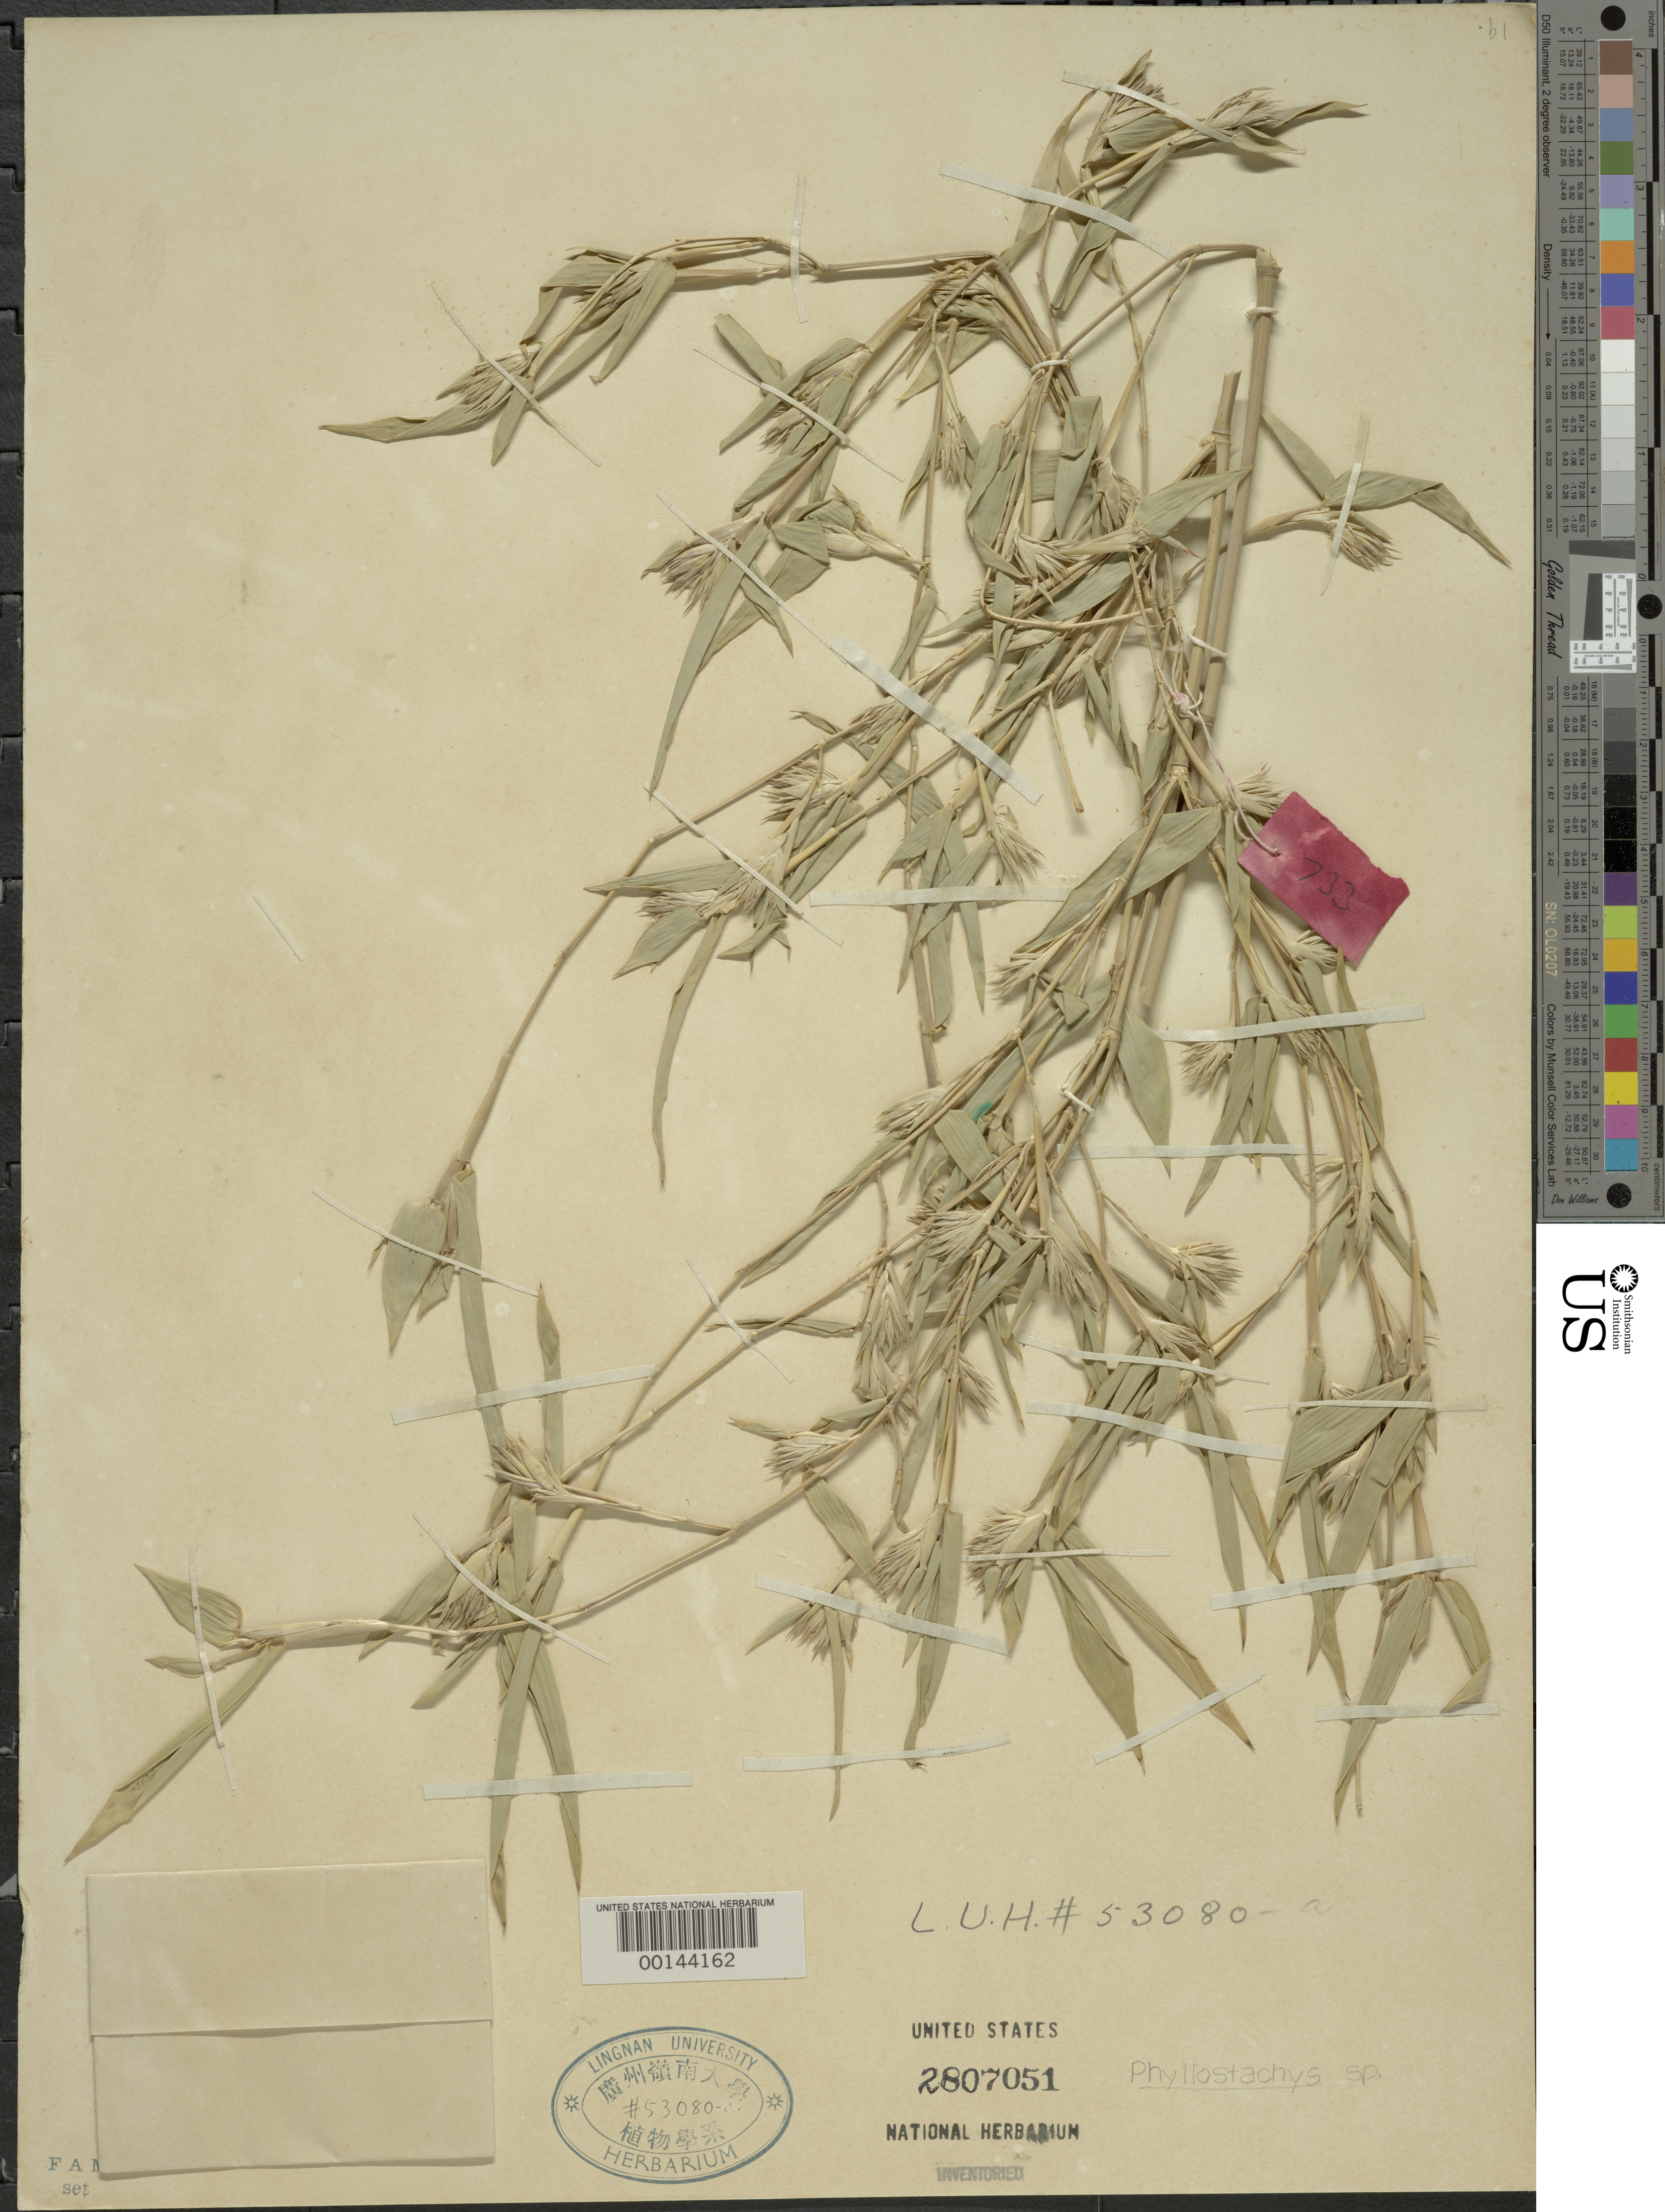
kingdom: Plantae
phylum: Tracheophyta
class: Liliopsida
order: Poales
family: Poaceae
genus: Phyllostachys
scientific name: Phyllostachys sp.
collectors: J. Rose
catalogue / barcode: US 2807051